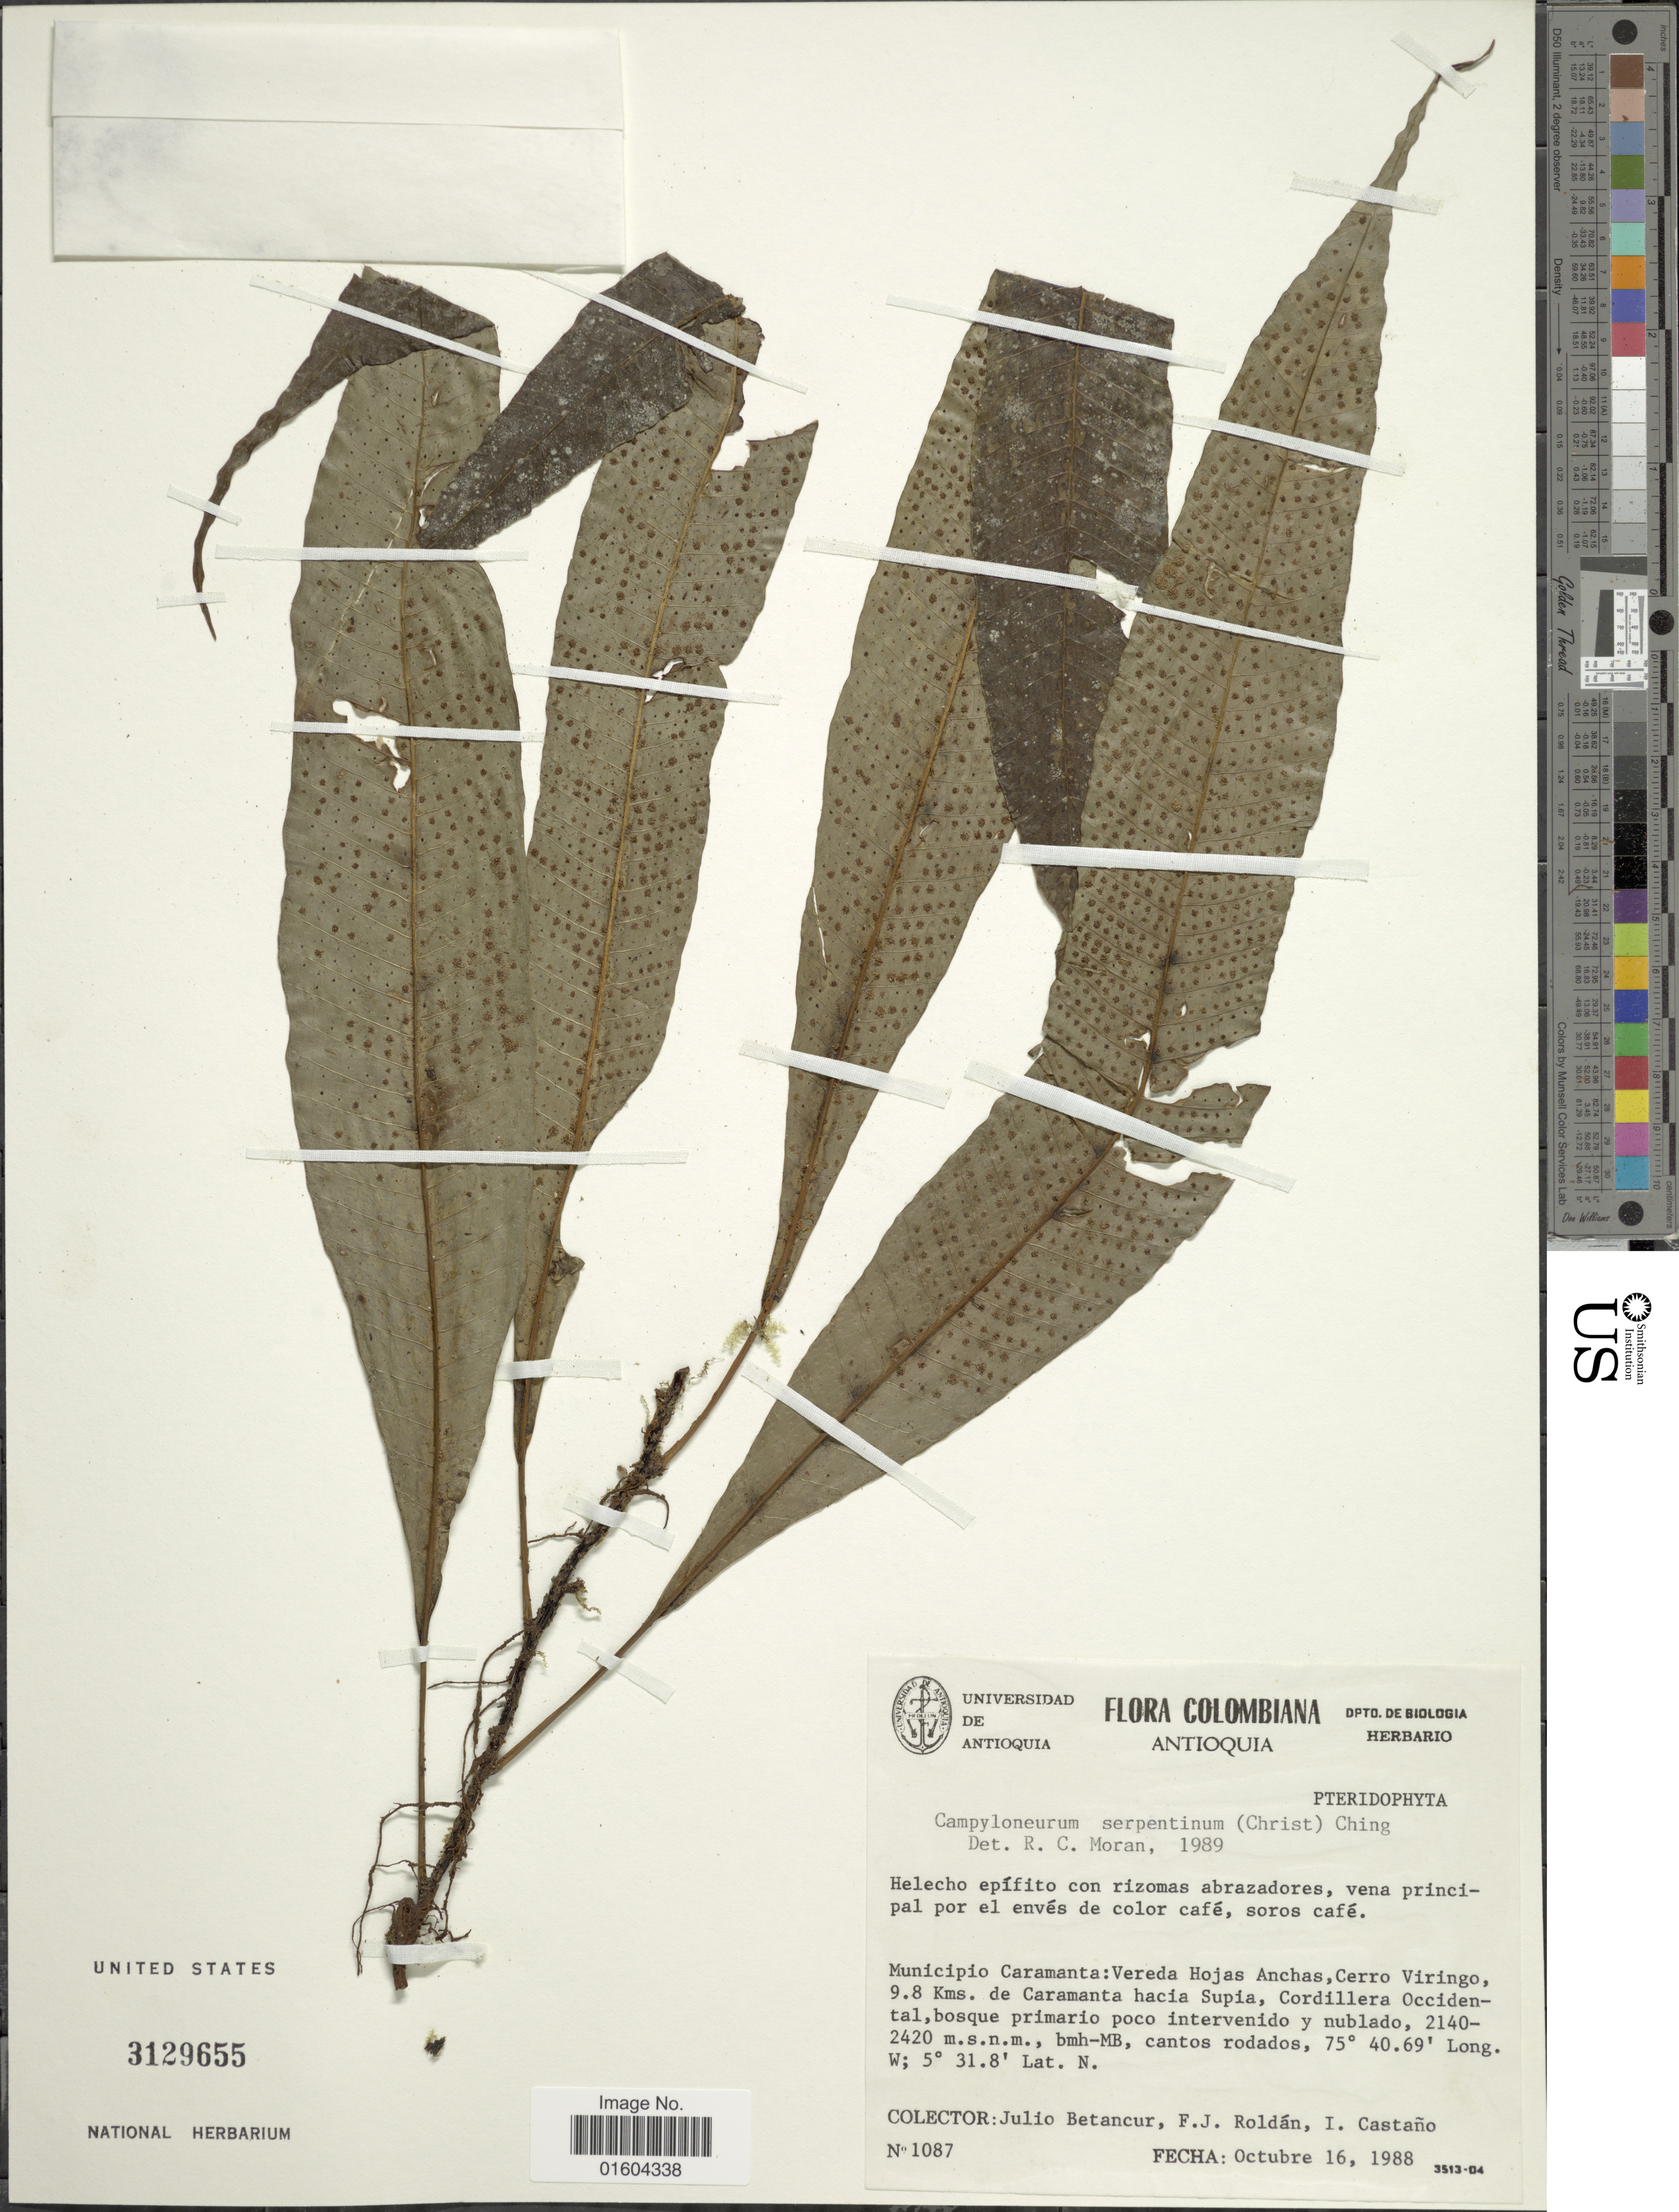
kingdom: Plantae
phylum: Tracheophyta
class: Polypodiopsida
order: Polypodiales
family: Polypodiaceae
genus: Campyloneurum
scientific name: Campyloneurum fuscosquamatum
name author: Lellinger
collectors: J. Betancur, F. J. Roldán & I. Castaño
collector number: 1087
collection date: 1988-10-16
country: Colombia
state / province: Antioquia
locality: Colombiana, Antioquia, Municipio Caramanta: Vereda Hojas Anchas, Cerro Viringo, 9.8 Kms. de Caramanta hacia Supia, Cordillera Occidental.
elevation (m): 2140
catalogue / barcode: US 3129655